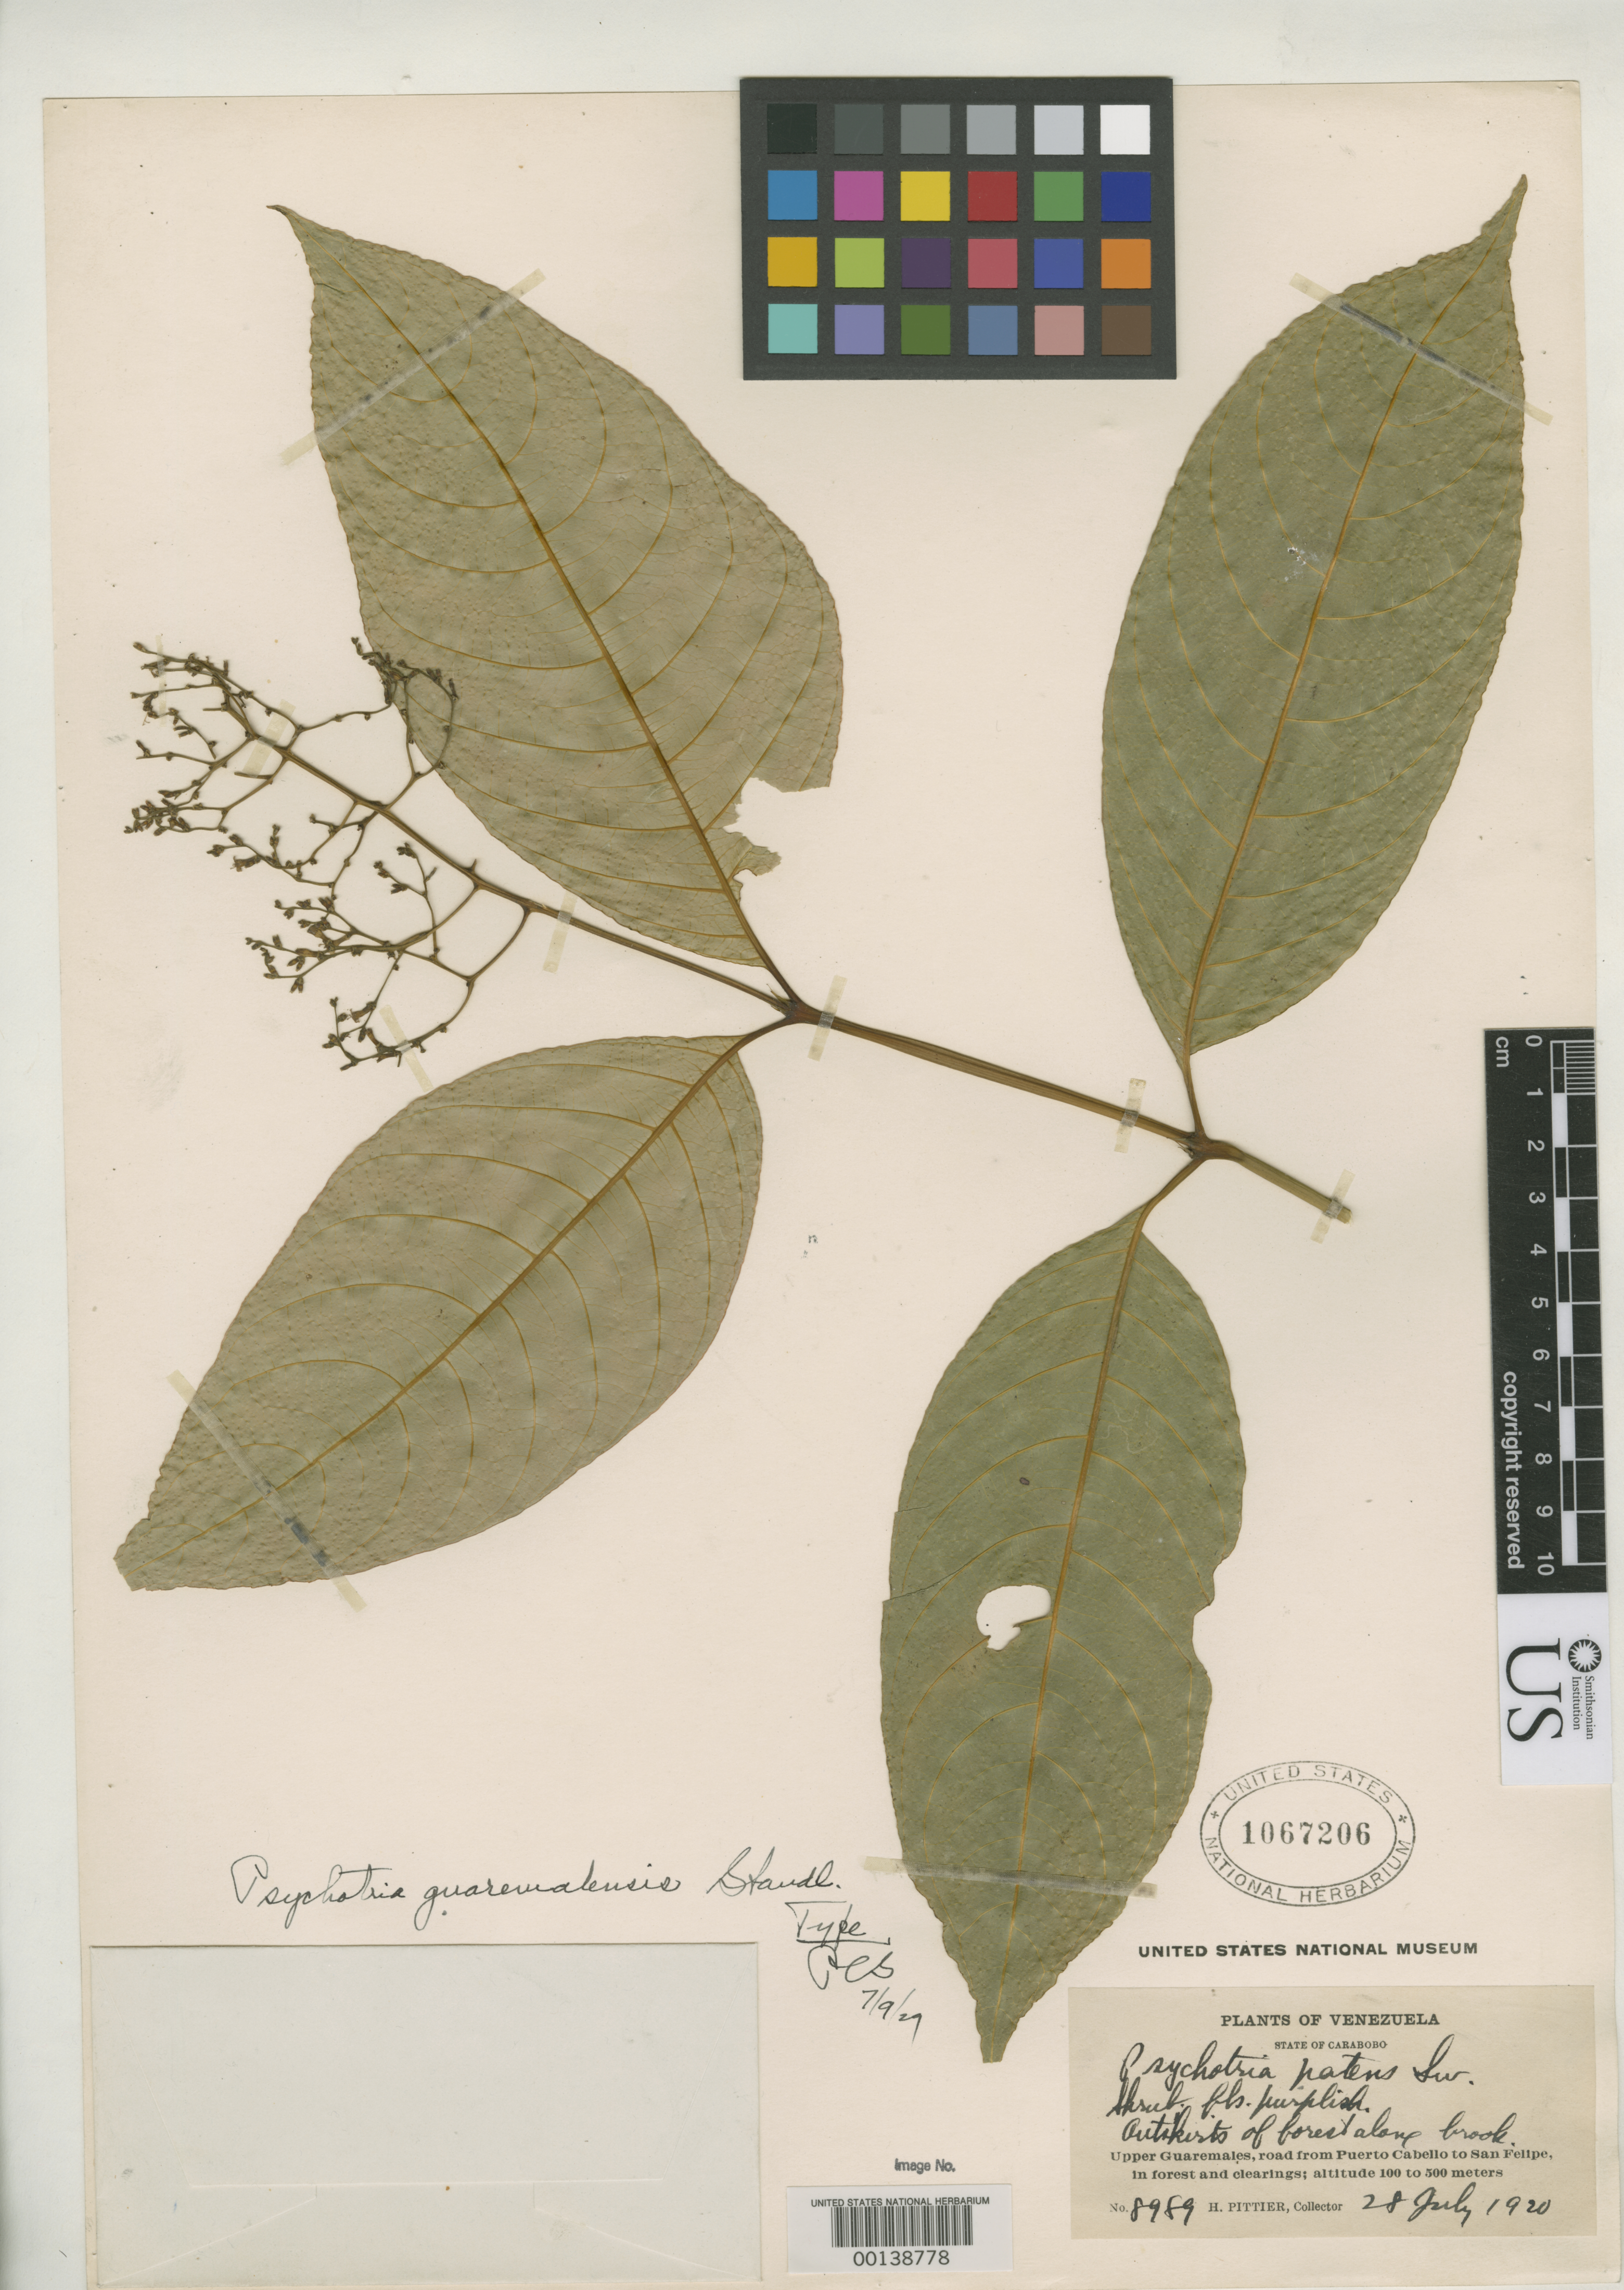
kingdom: Plantae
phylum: Tracheophyta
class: Magnoliopsida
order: Gentianales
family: Rubiaceae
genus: Psychotria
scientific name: Psychotria guaremalensis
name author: Standl.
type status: Holotype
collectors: H. F. Pittier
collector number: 8989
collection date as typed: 28 Jul 1920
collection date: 1920-07-28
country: Venezuela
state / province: Carabobo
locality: Upper Guaremales, between Puerto Cabello and San Felipe.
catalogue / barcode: US 1067206